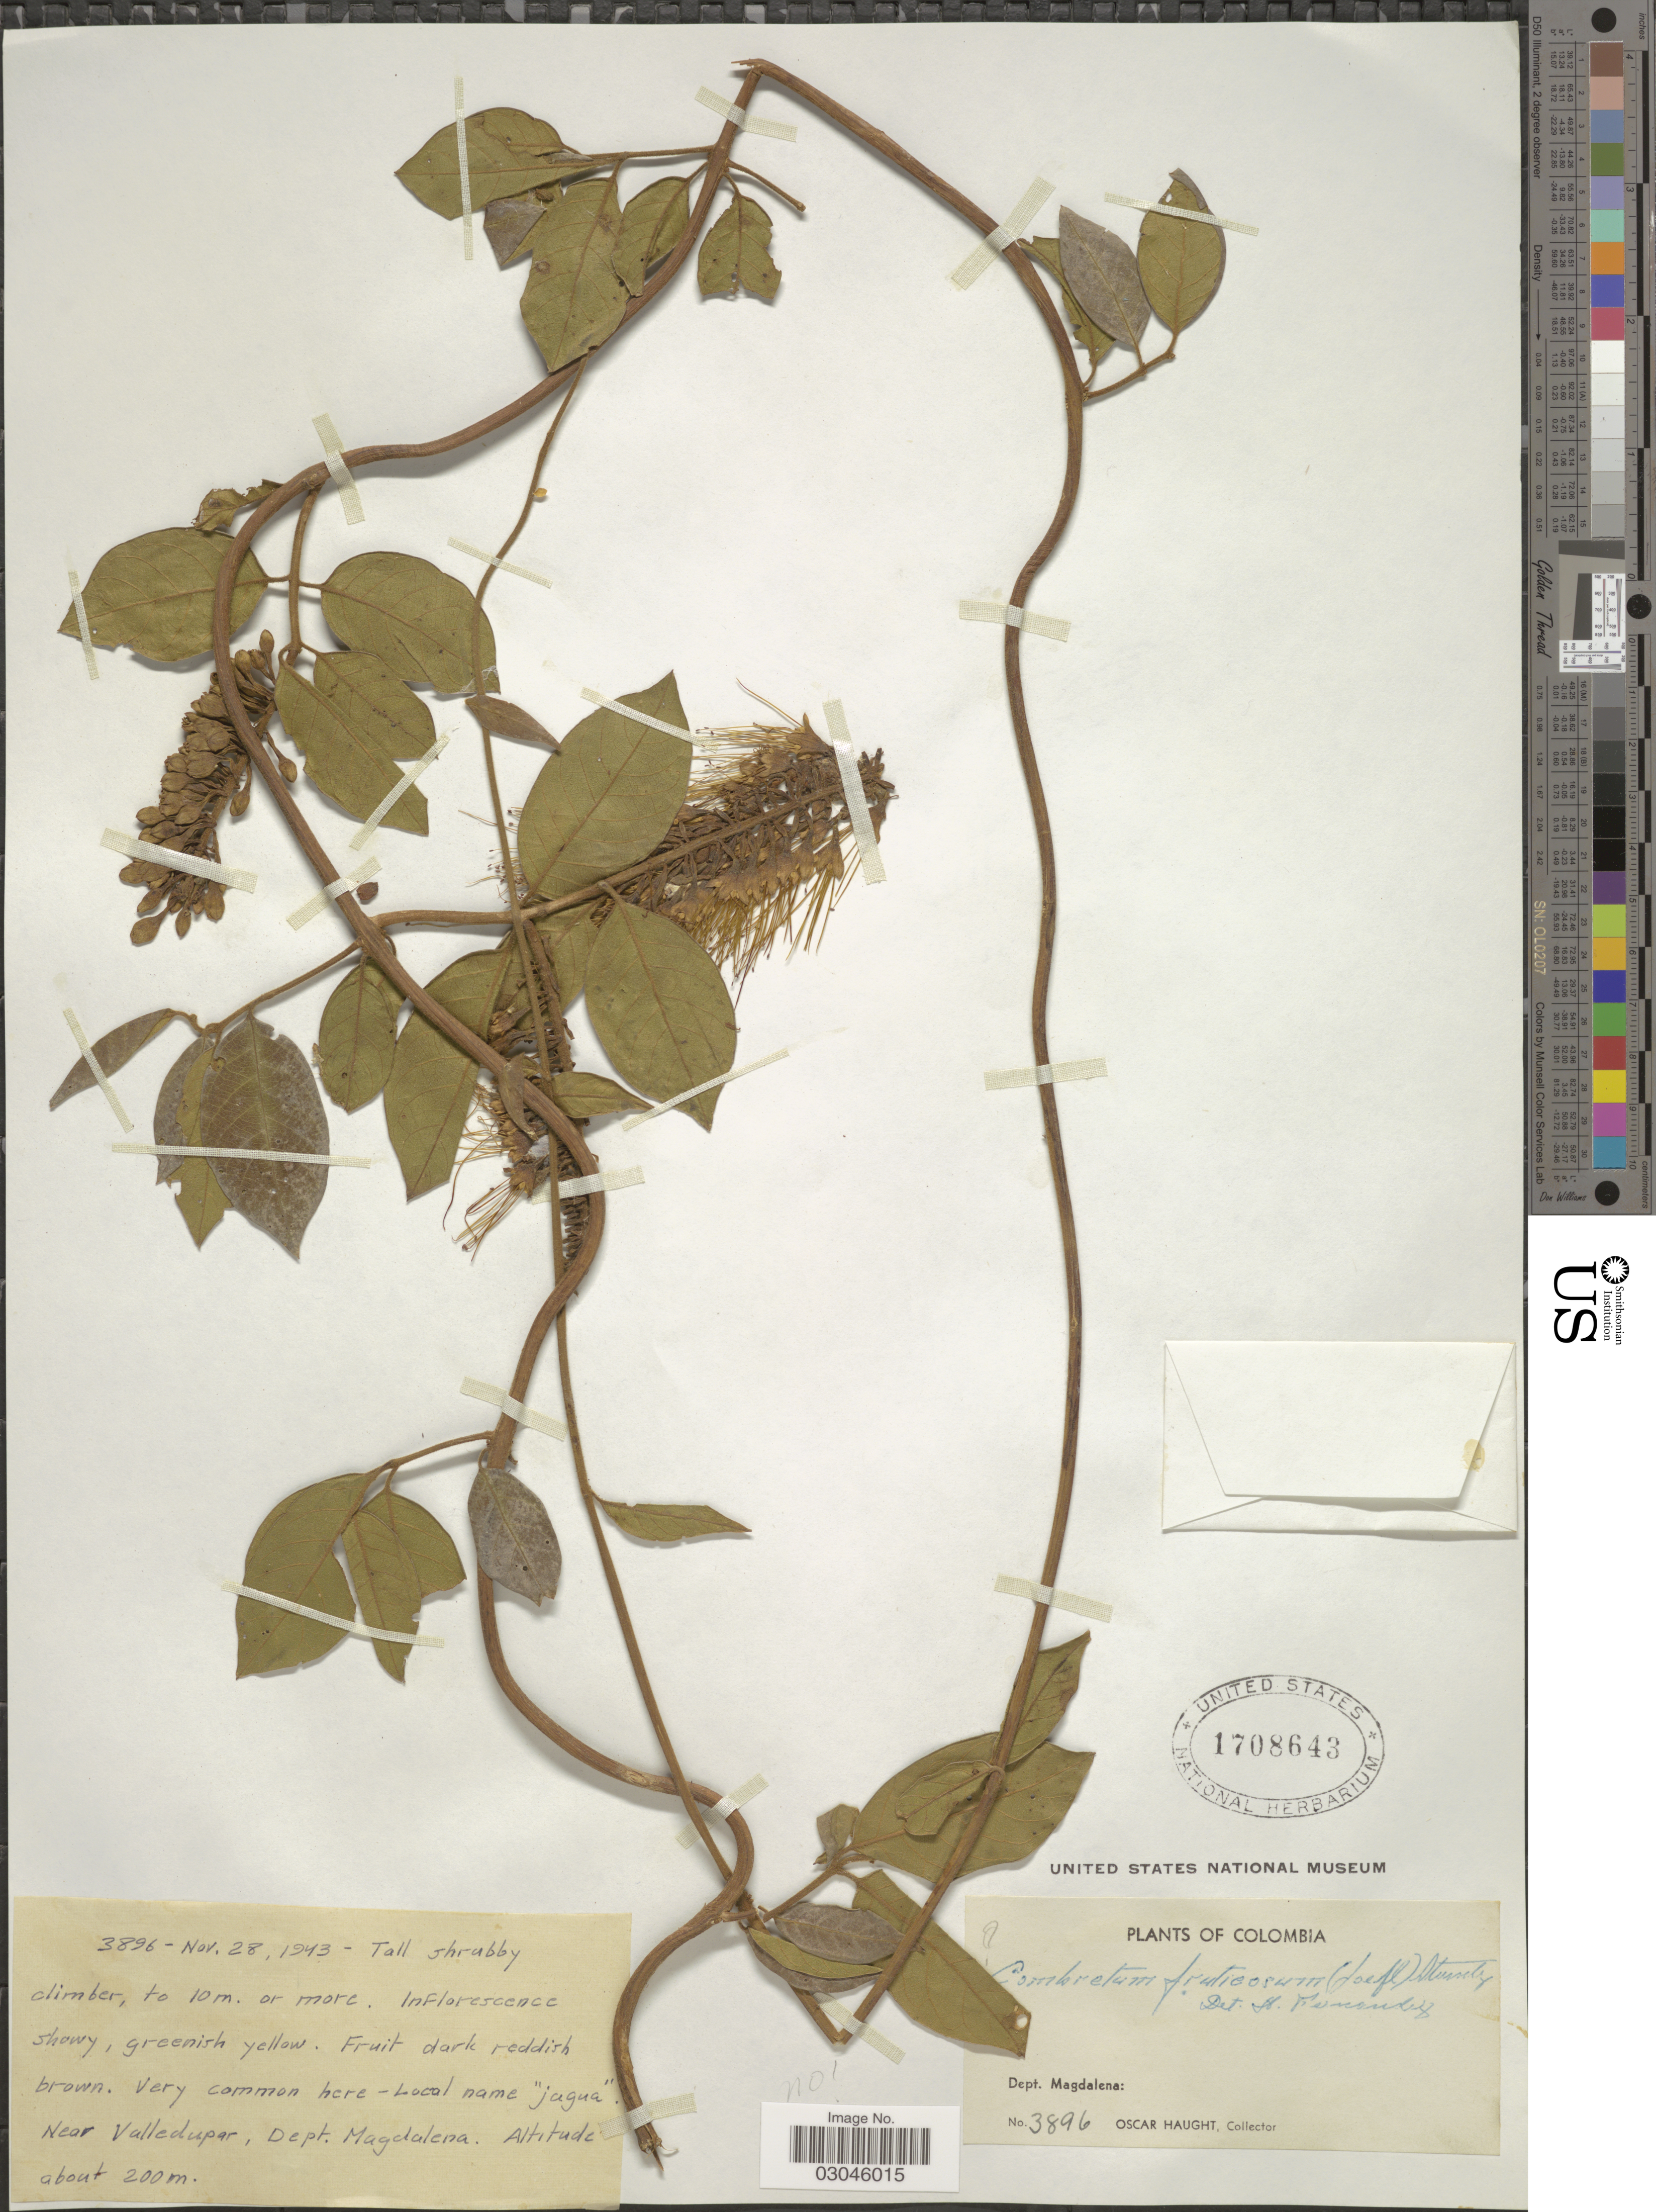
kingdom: Plantae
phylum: Tracheophyta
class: Magnoliopsida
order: Myrtales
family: Combretaceae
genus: Combretum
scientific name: Combretum fruticosum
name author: (Loefl.) Stuntz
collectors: O. L. Haught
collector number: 3896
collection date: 1943-11-28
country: Colombia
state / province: Magdalena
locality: Near Valledupar, Dept. Magdalena.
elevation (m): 200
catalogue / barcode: US 1708643